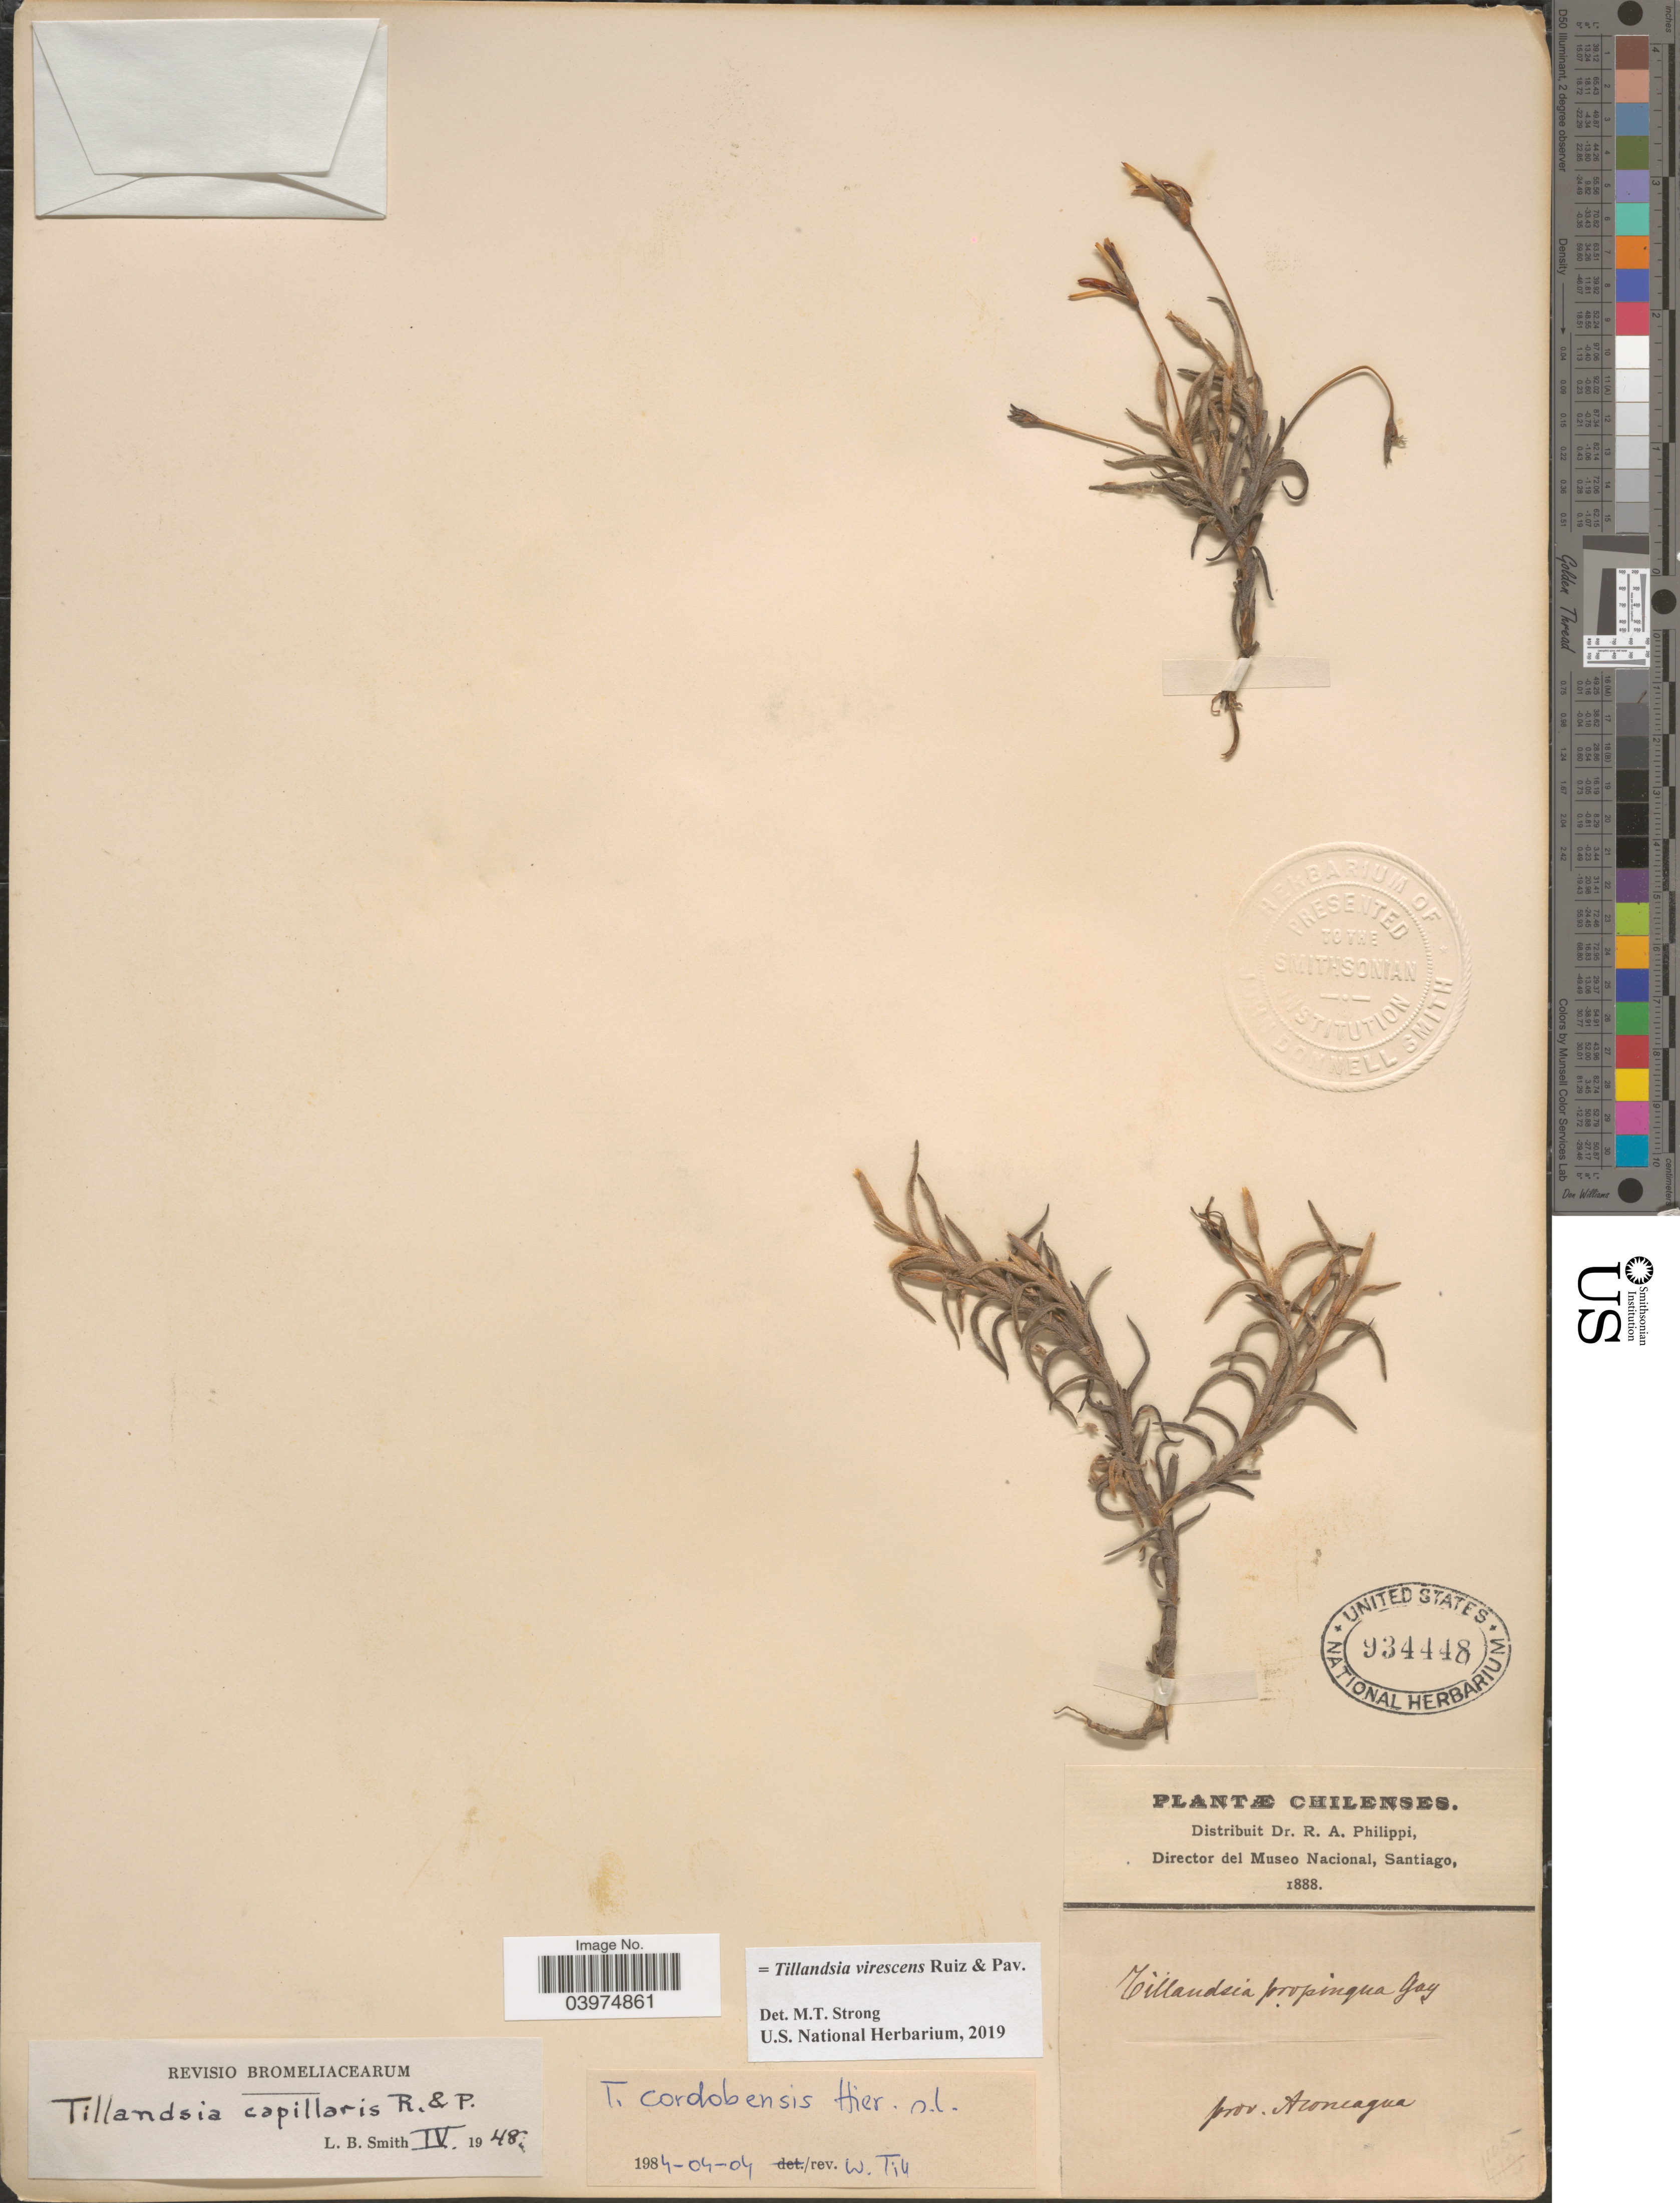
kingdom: Plantae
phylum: Tracheophyta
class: Liliopsida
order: Poales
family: Bromeliaceae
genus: Tillandsia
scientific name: Tillandsia virescens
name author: Ruiz & Pav.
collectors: ex. herb. R.A. Philippi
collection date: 1888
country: Chile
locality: Prov. Aconcagua.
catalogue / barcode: US 934448